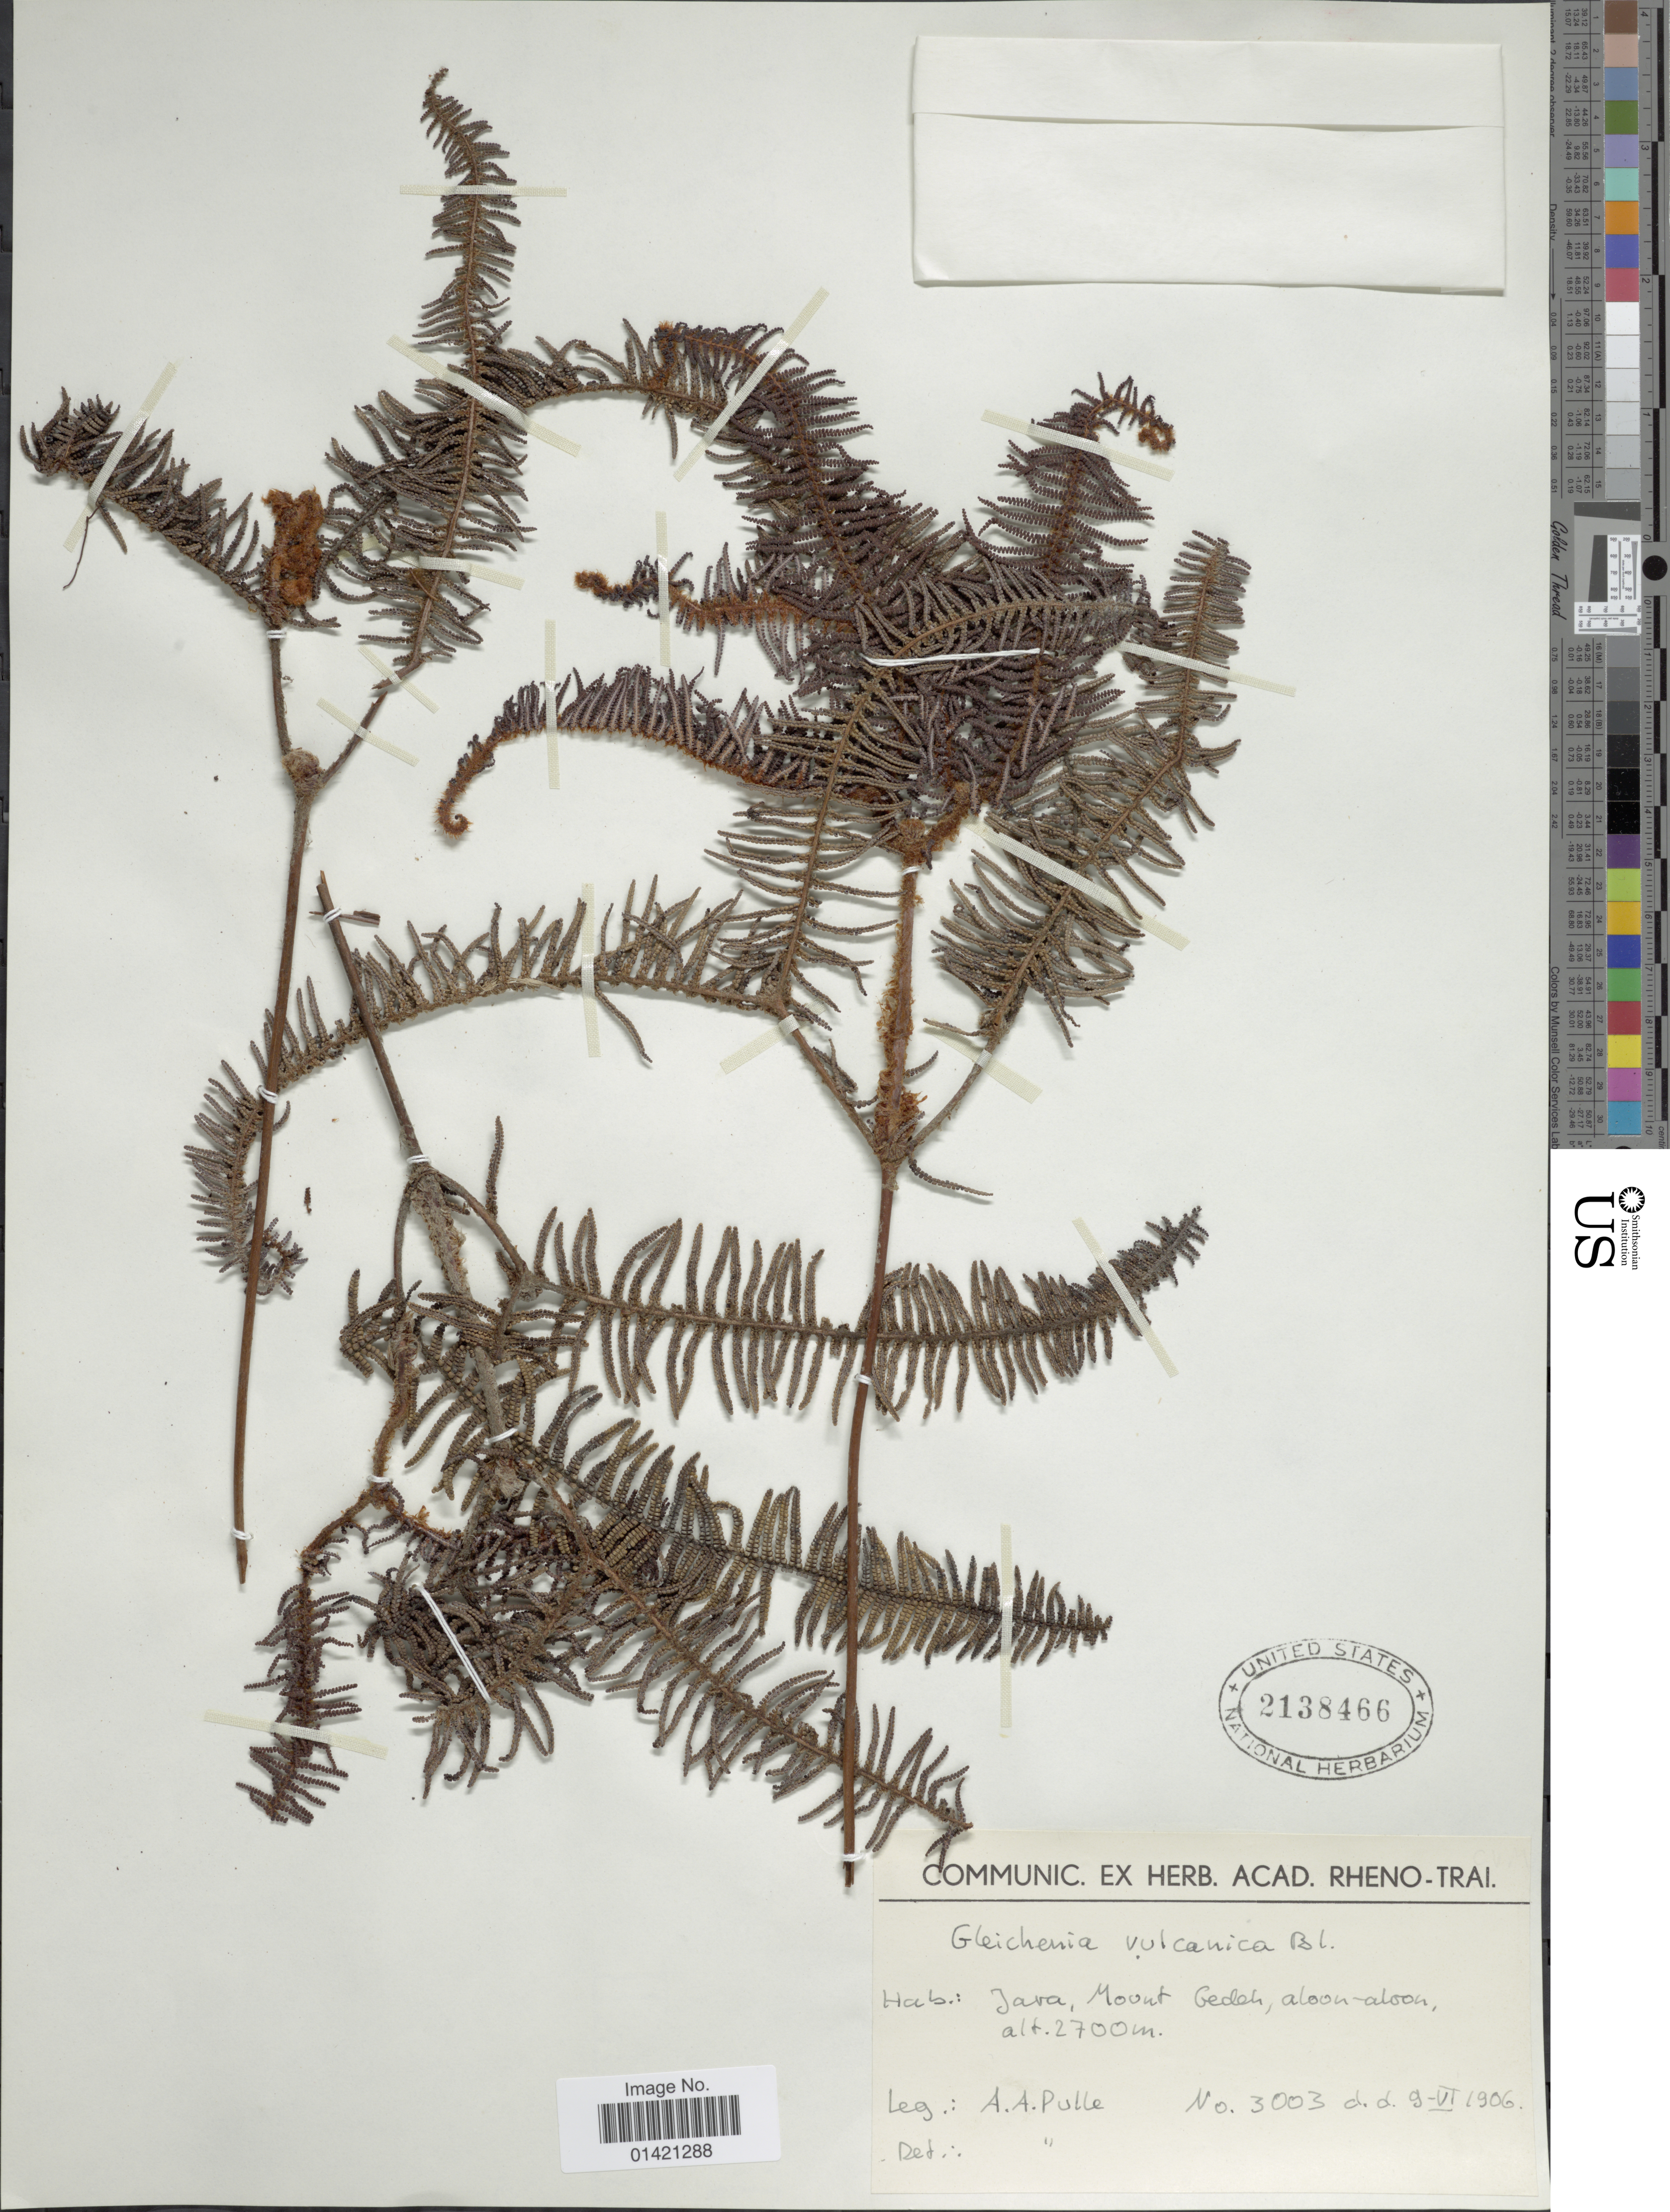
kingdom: Plantae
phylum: Tracheophyta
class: Polypodiopsida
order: Gleicheniales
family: Gleicheniaceae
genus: Gleichenia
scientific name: Gleichenia vulcanica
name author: Blume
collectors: A. A. Pulle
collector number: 3003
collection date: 1906-06-09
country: Indonesia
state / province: Java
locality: Mount Gedeh, aloon-aloon.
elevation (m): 2700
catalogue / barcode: US 2138466